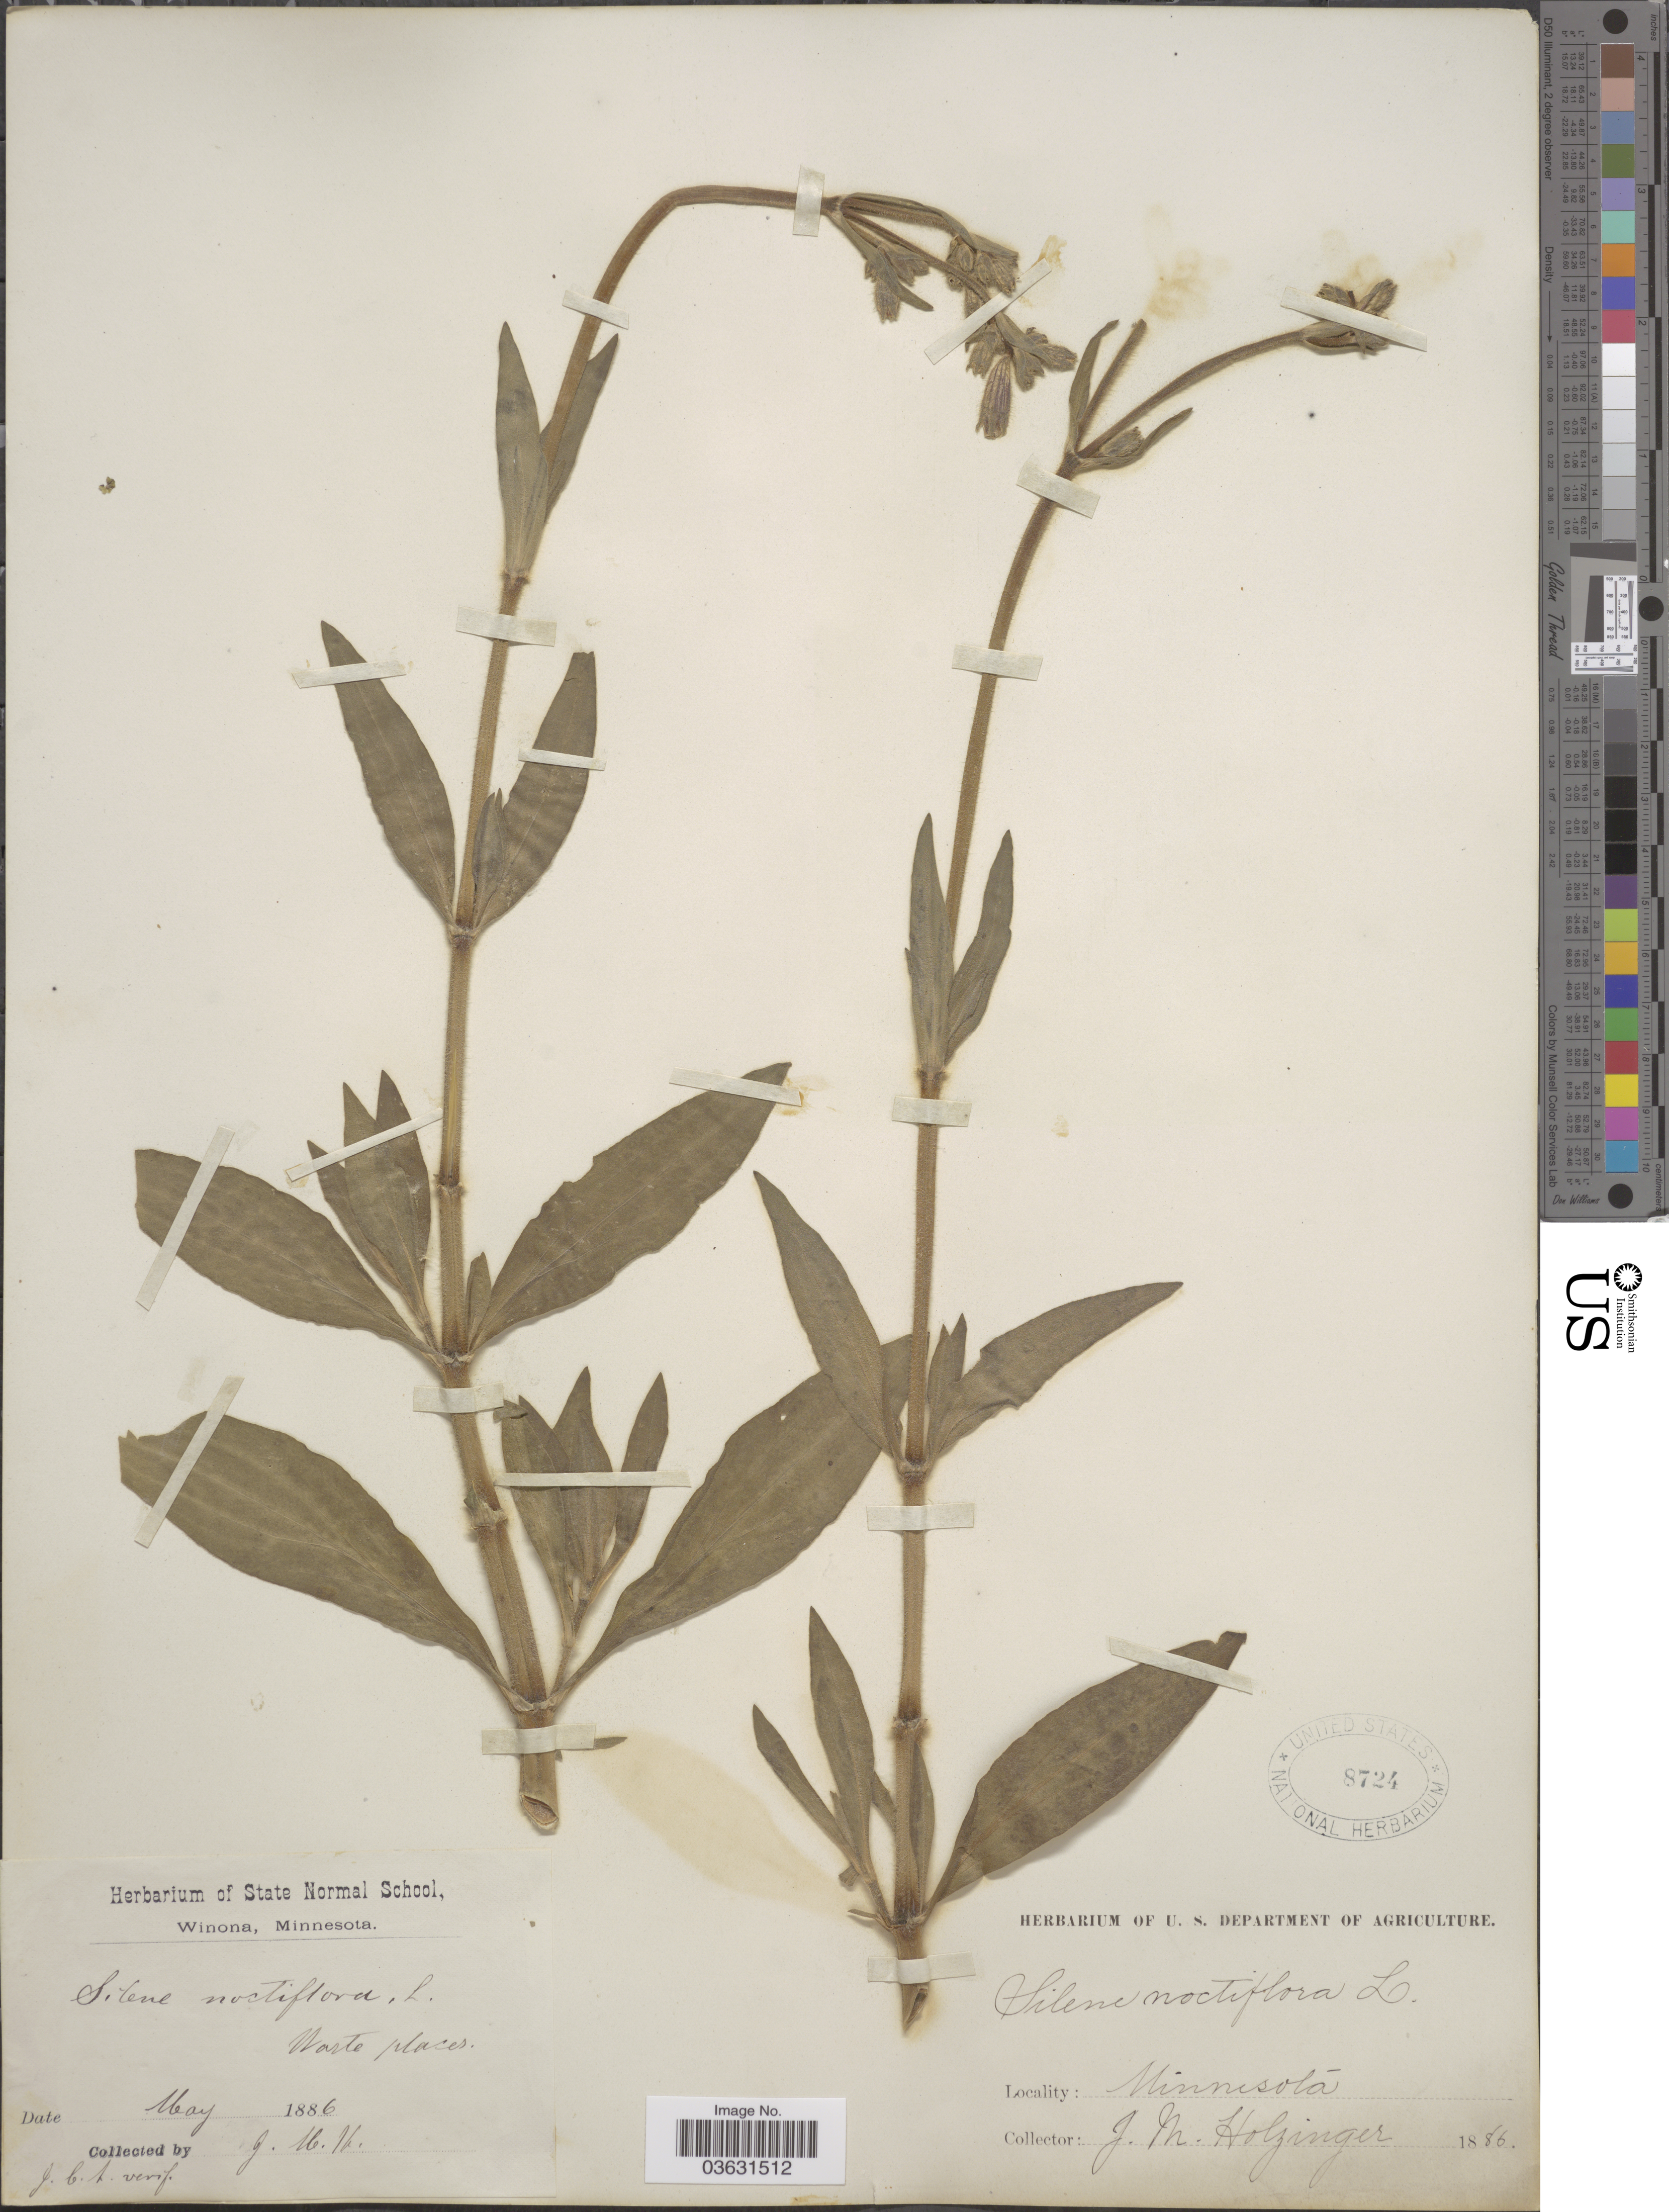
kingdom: Plantae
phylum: Tracheophyta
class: Magnoliopsida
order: Caryophyllales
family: Caryophyllaceae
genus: Silene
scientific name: Silene noctiflora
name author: L.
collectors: J. M. Holzinger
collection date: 1886-05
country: United States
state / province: Minnesota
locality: Winona.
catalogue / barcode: US 8724